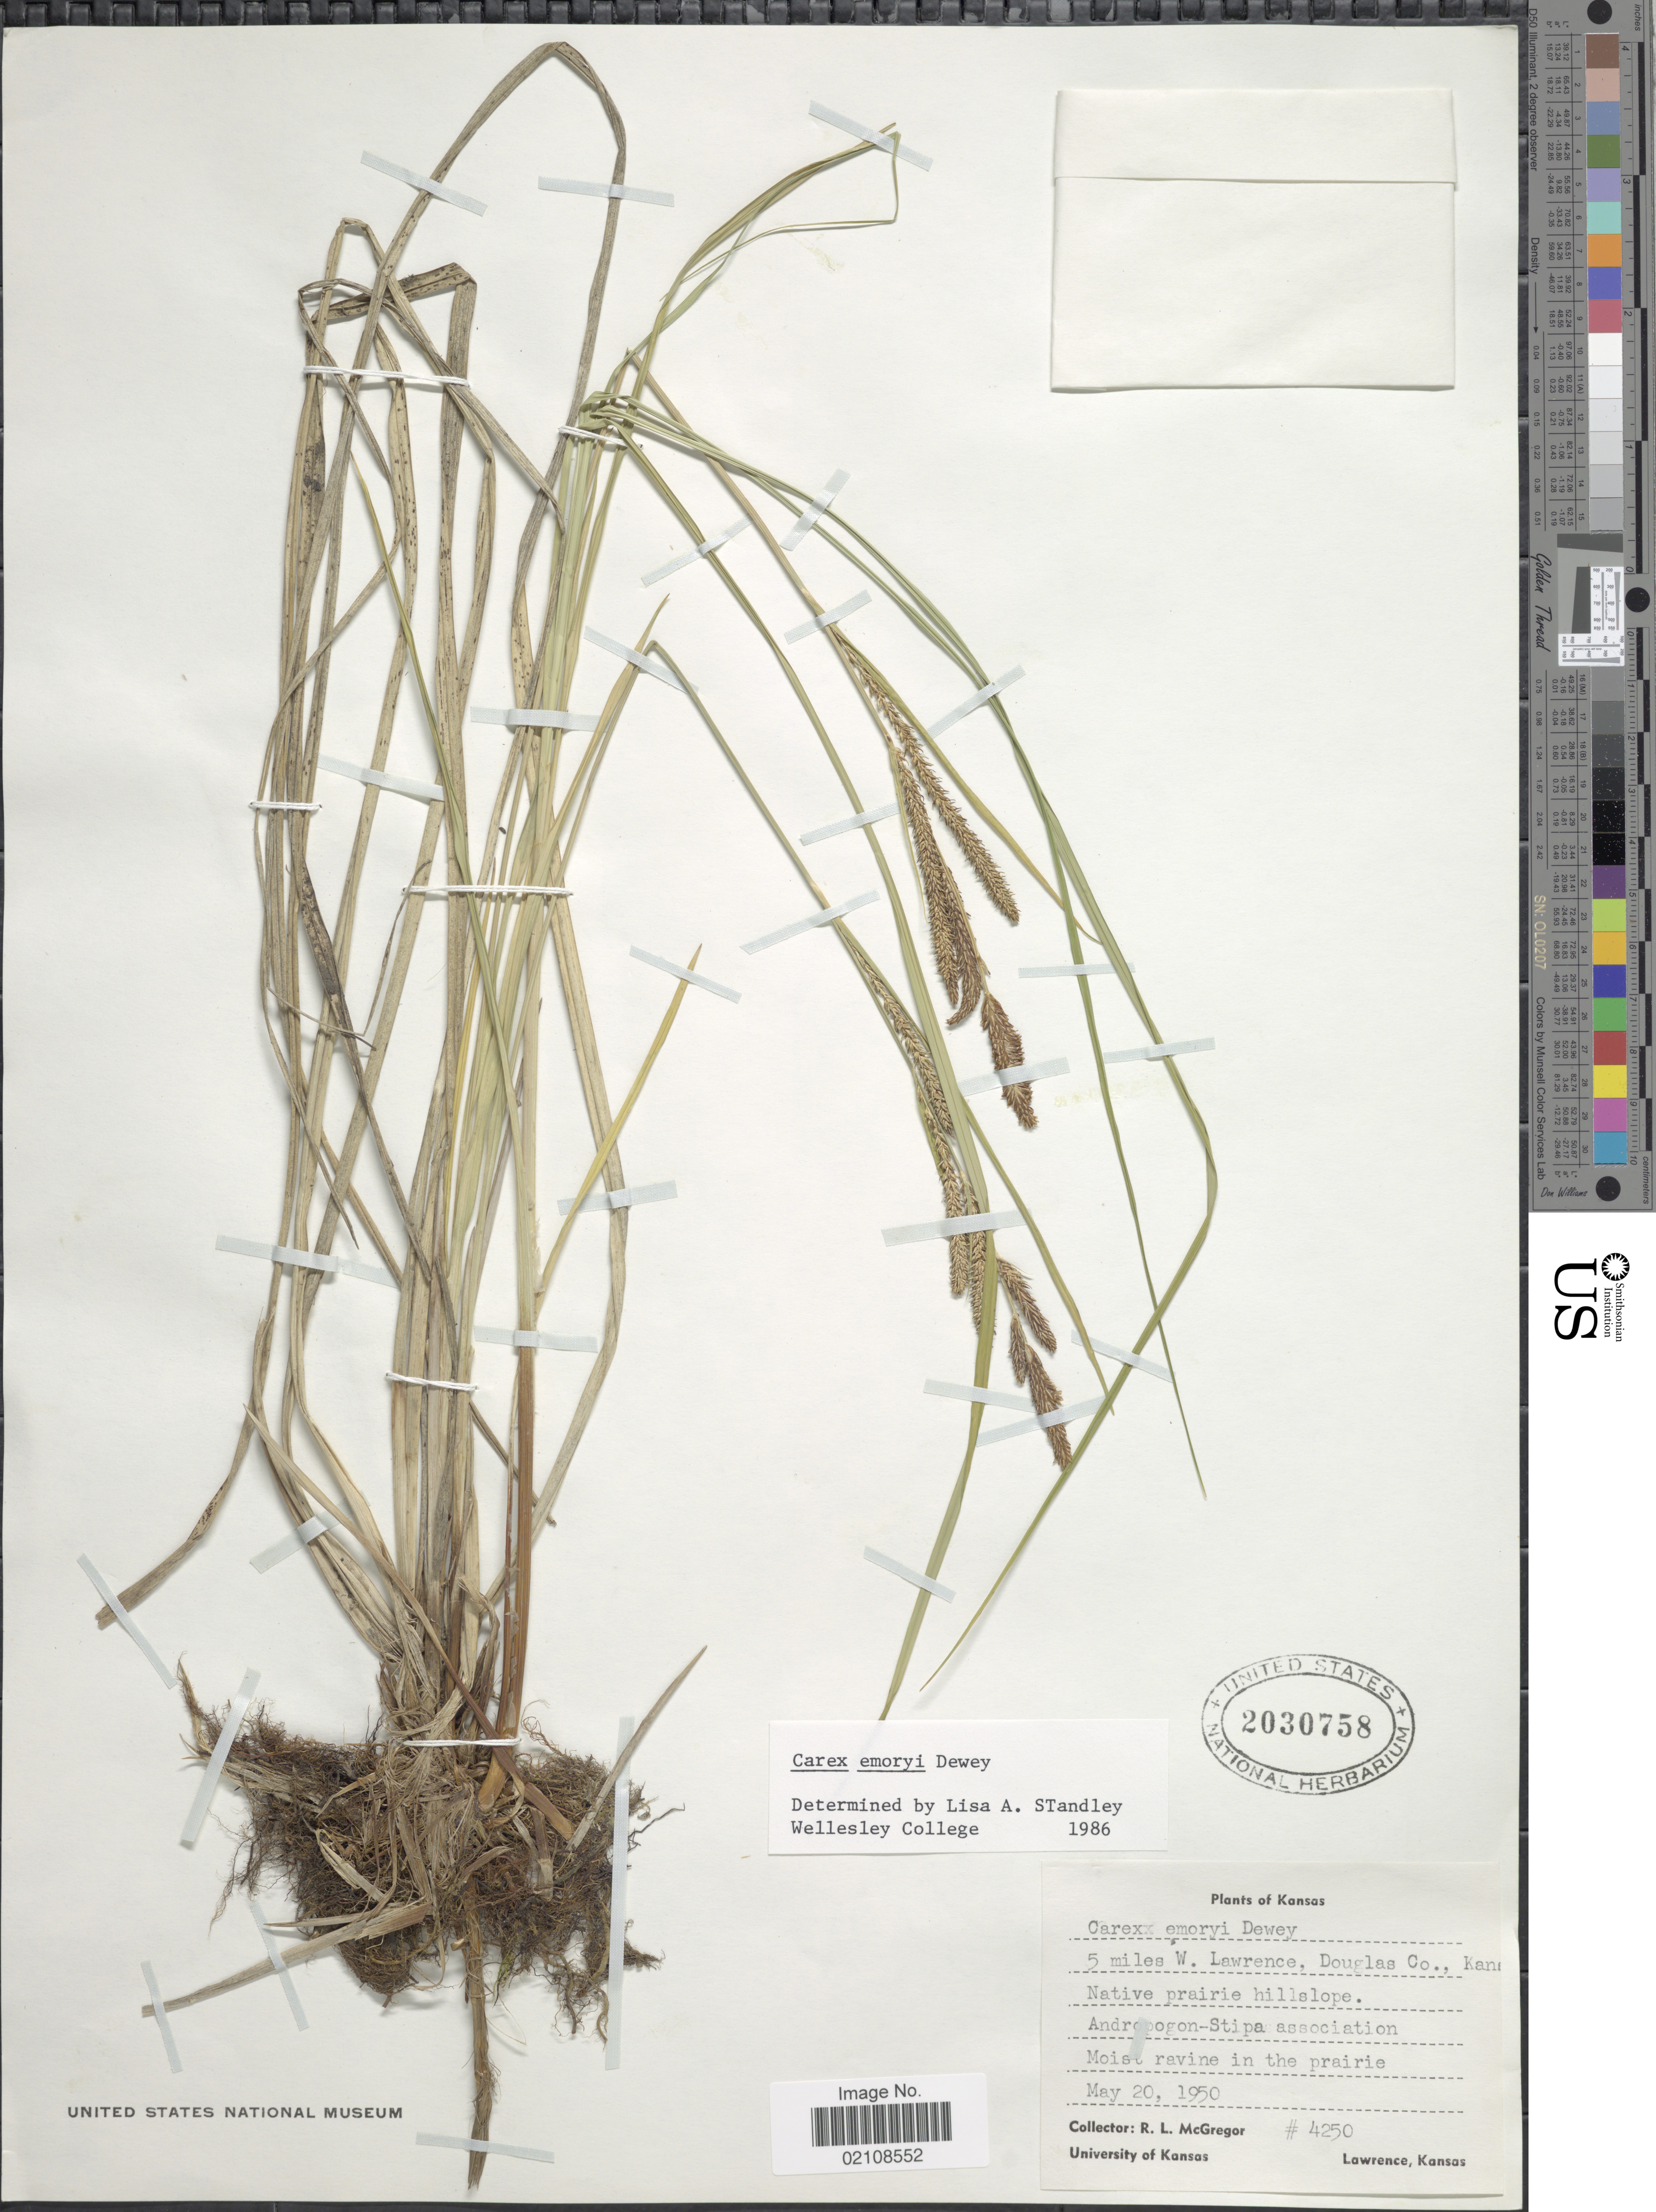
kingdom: Plantae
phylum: Tracheophyta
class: Liliopsida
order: Poales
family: Cyperaceae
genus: Carex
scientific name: Carex emoryi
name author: Dewey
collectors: R. McGregor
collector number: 4250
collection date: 1950-05-20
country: United States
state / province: Kansas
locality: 5 miles W. Lawrence, Douglas Co.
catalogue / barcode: US 2030758